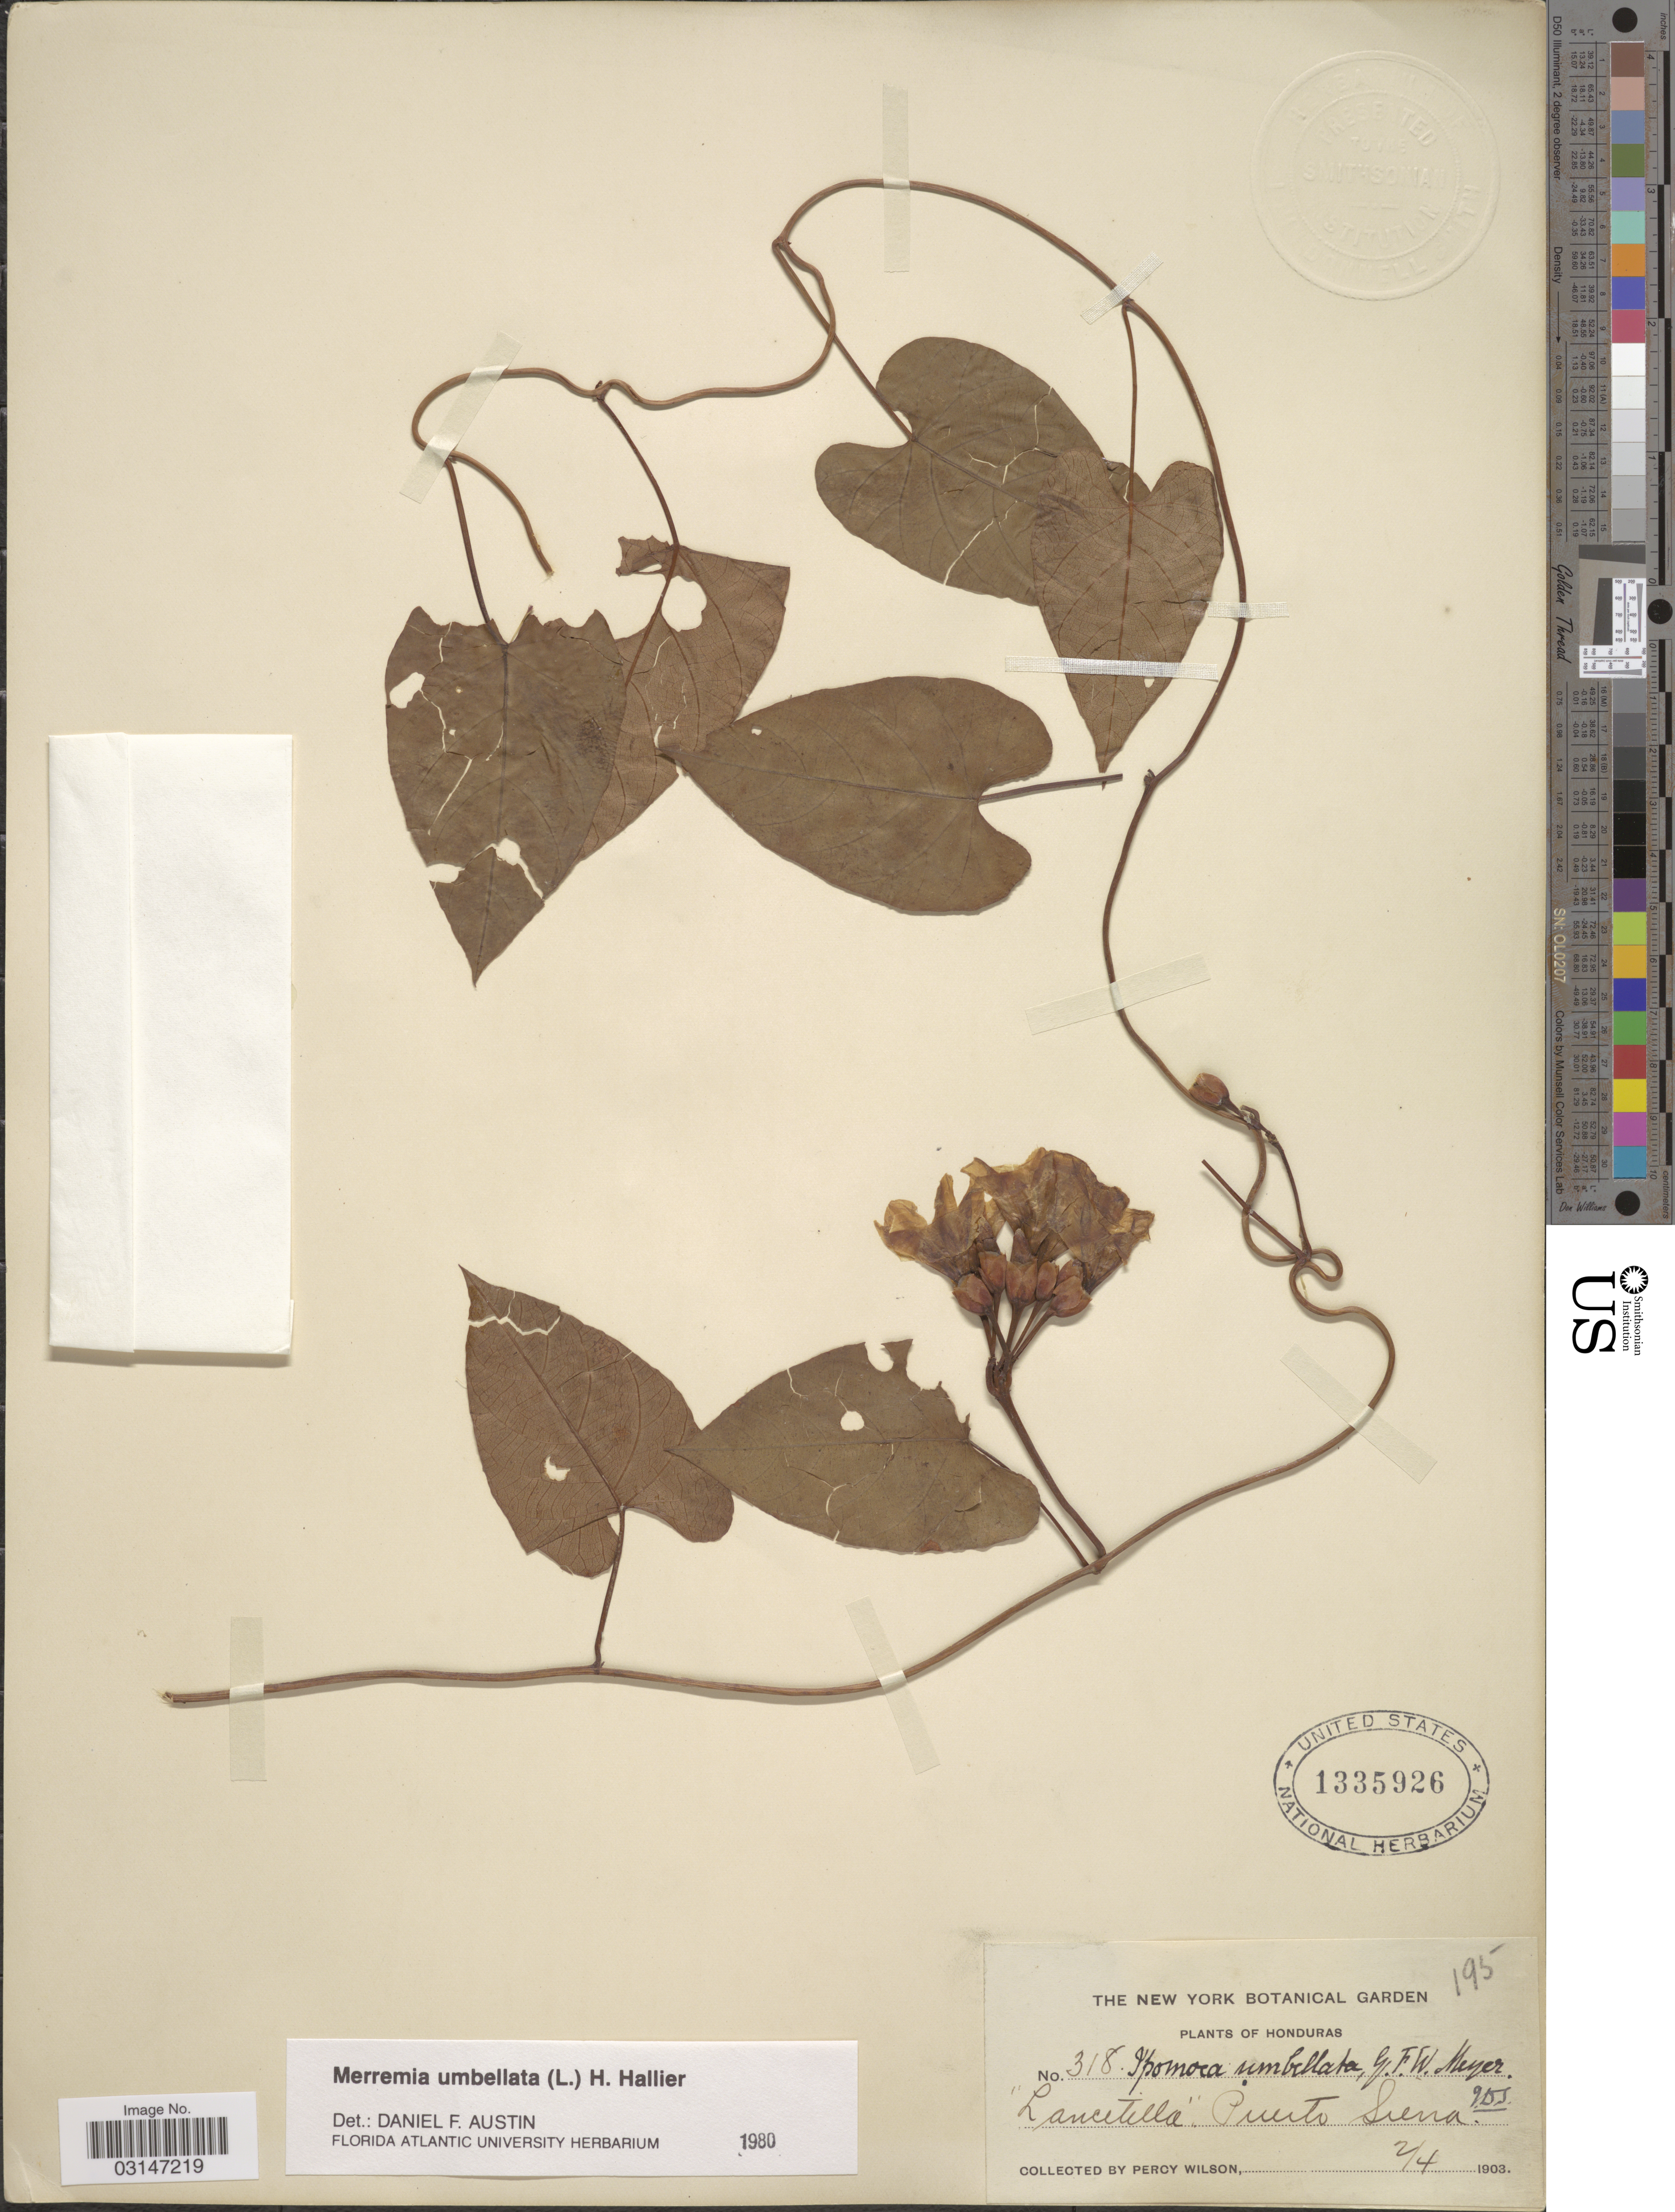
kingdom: Plantae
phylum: Tracheophyta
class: Magnoliopsida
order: Solanales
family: Convolvulaceae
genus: Camonea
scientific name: Camonea umbellata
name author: (L.) A. R. Simões & Staples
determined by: Strong, Mark T., (BOT), Smithsonian Institution - National Museum of Natural History (UNITED STATES)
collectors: P. Wilson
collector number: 318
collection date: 1903-04-02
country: Honduras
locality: Lancetilla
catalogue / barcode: US 1335926